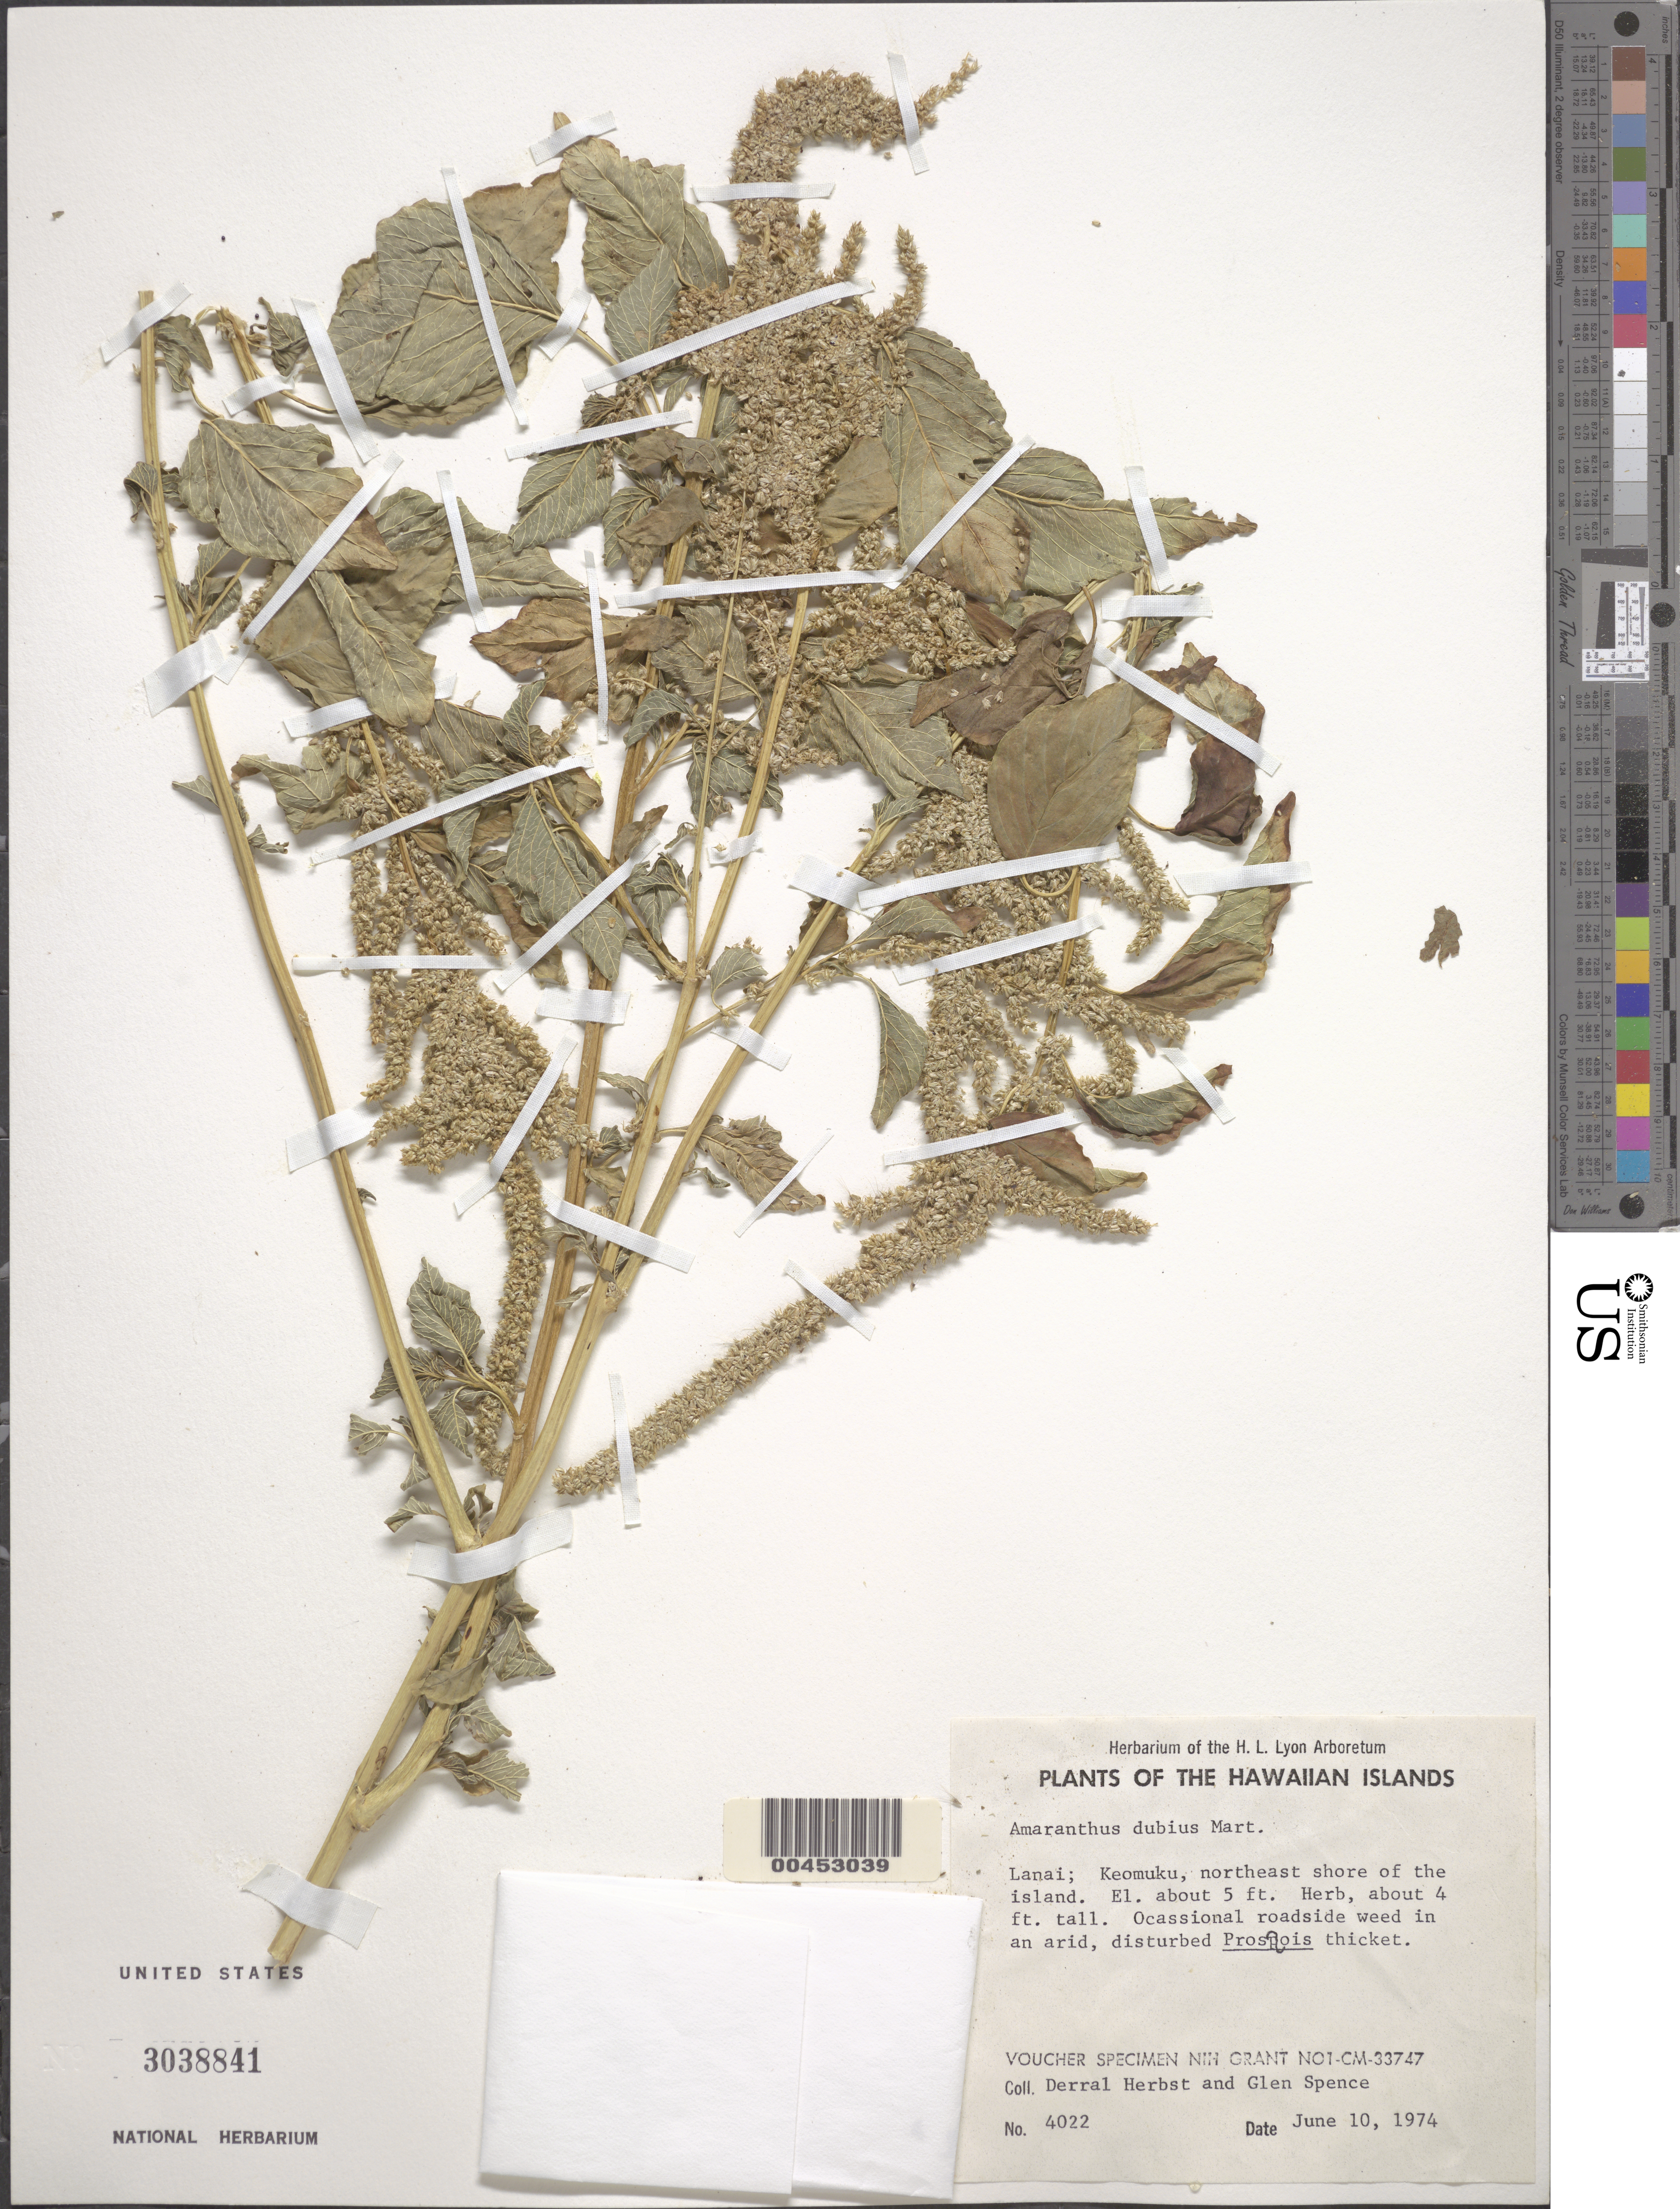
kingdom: Plantae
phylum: Tracheophyta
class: Magnoliopsida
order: Caryophyllales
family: Amaranthaceae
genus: Amaranthus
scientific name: Amaranthus retroflexus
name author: L.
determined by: Faccenda, K.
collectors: D. R. Herbst & G. Spence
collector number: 4022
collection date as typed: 10 Jun 1974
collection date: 1974-06-10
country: United States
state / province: Hawaii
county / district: Maui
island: Lana'i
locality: Keomuku, NE shore of the island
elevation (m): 2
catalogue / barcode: US 3038841